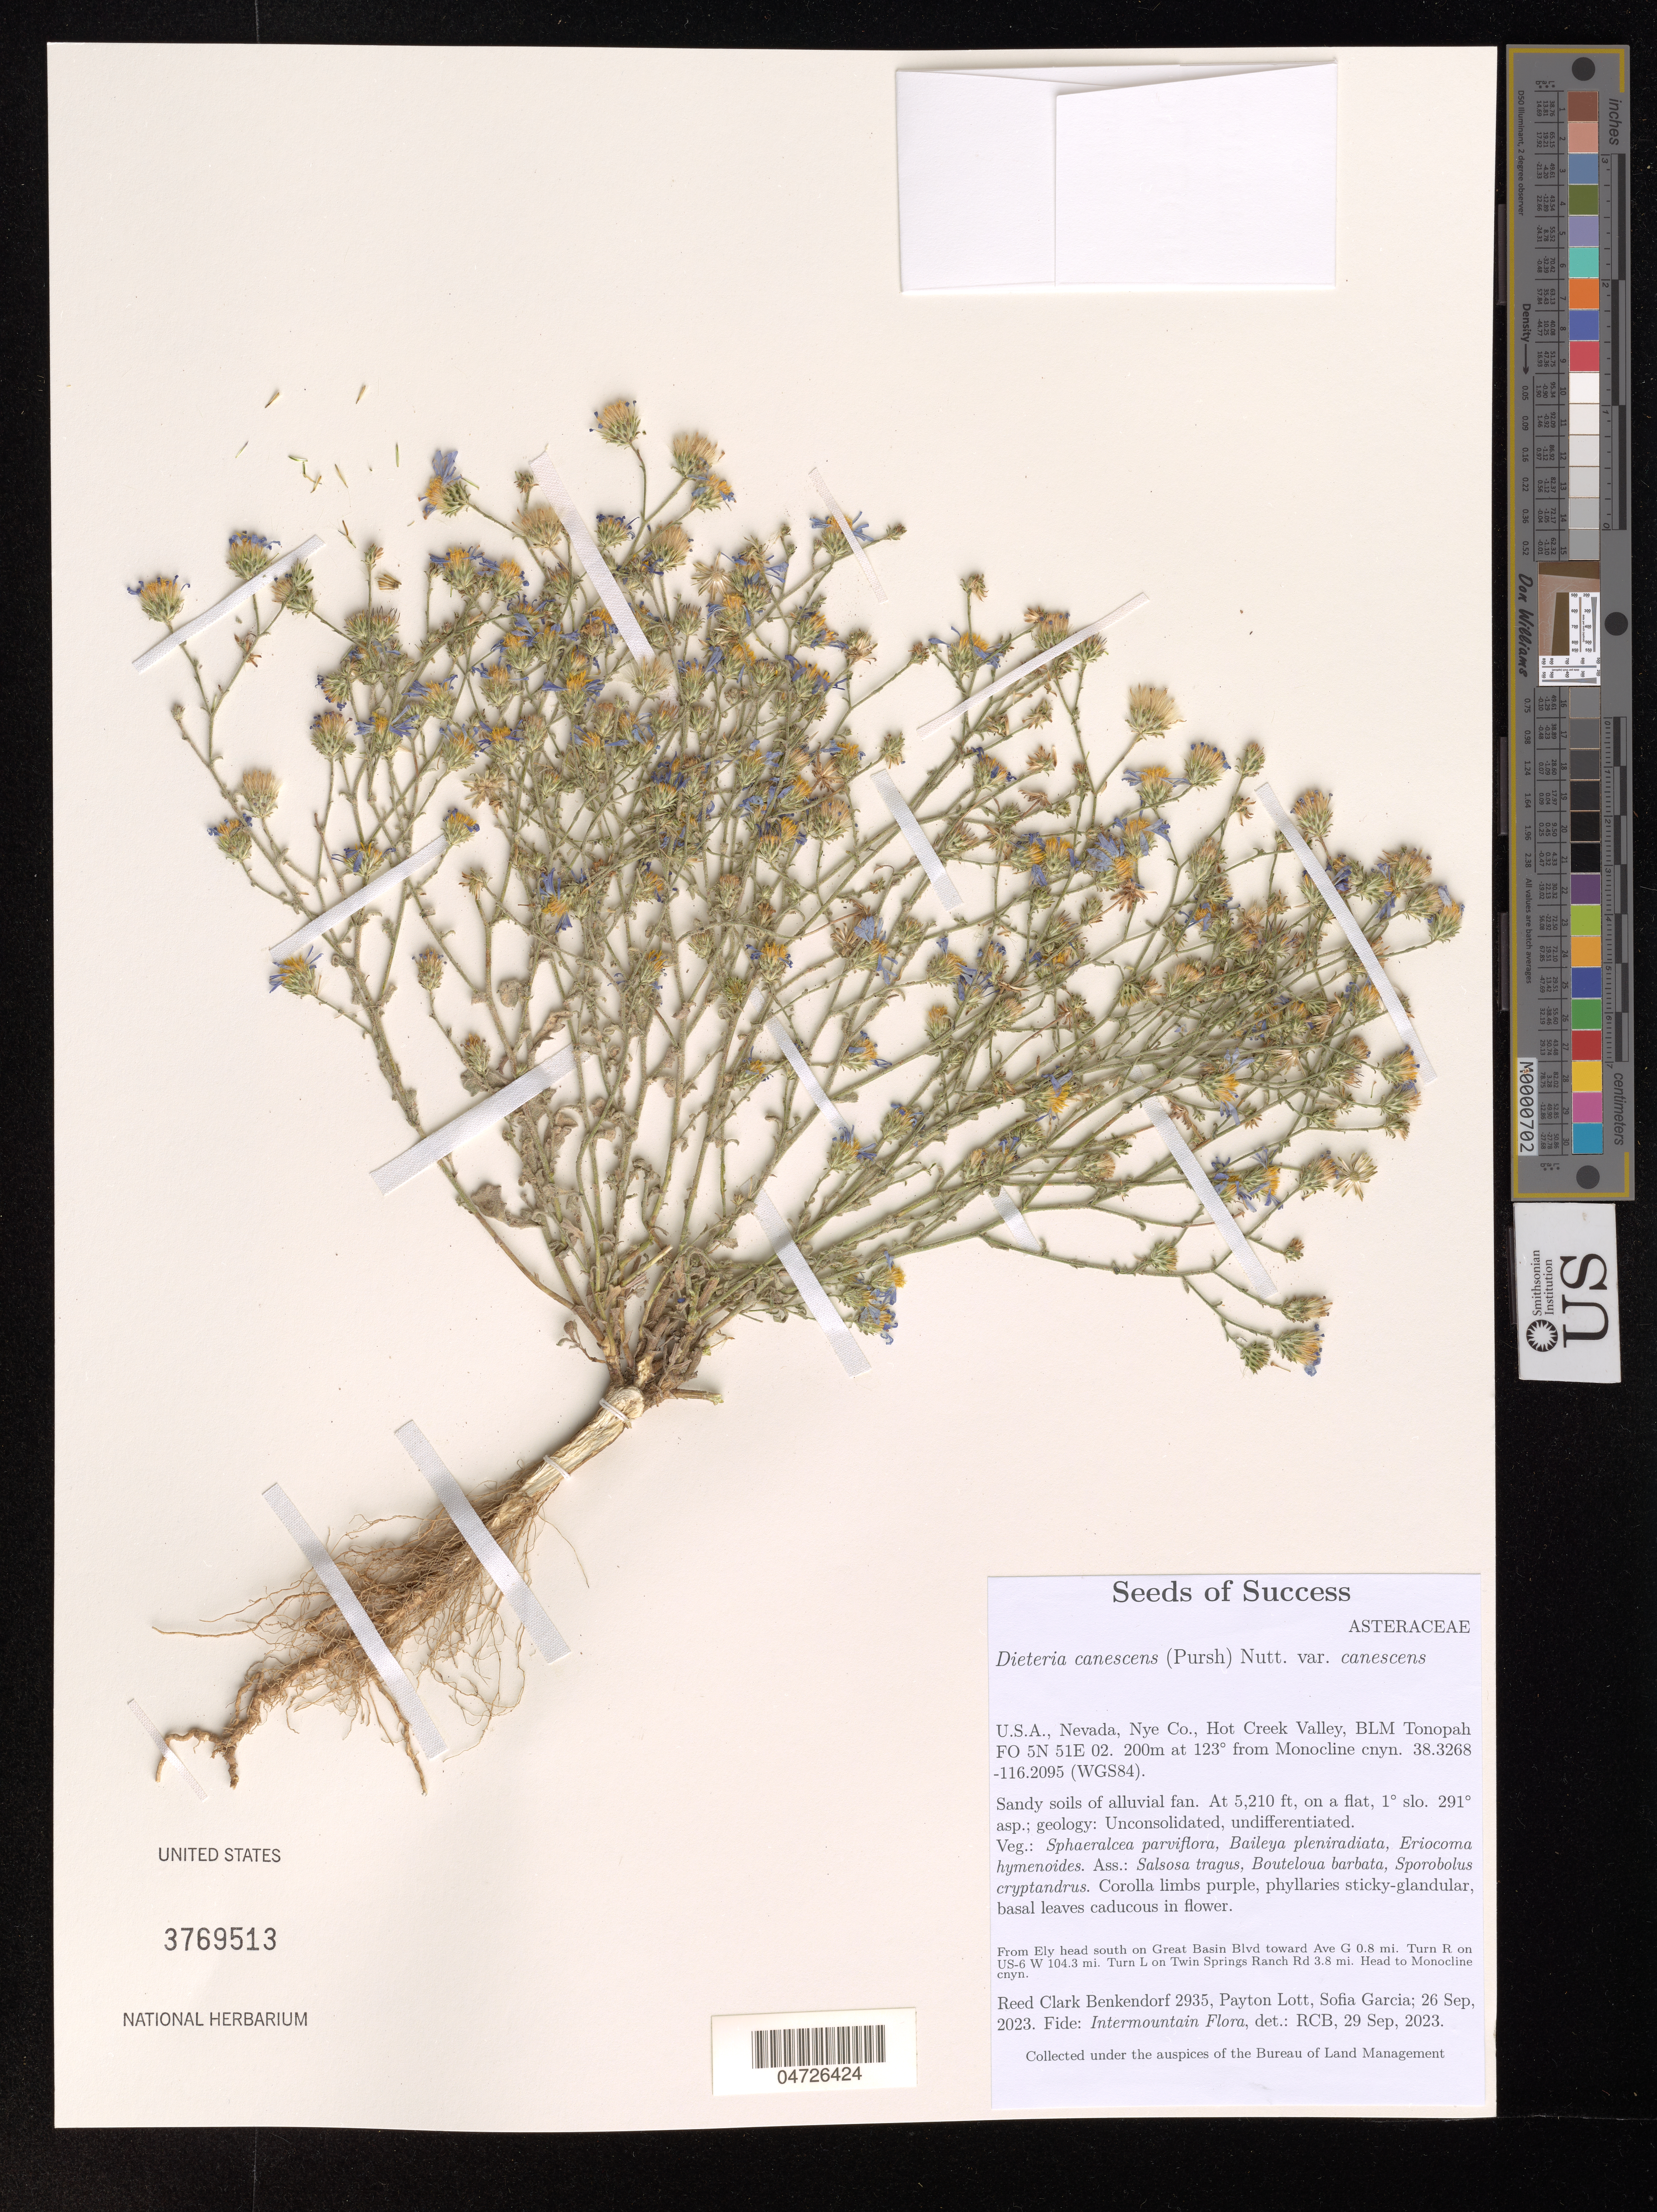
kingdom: Plantae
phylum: Tracheophyta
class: Magnoliopsida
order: Asterales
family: Asteraceae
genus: Dieteria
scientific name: Dieteria canescens var. canescens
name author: (Pursh) Nutt.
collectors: R. Benkendorf, P. Lott & S. Garcia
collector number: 2935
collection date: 2023-09-26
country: United States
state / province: Nevada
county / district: Nye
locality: Nye Co., Hot Creek Valley, BLM Tonopah FO 5N 51E 02. 200m at 123º from Monocline cnyn. (WGS84). From Ely head south on Great Basin Blvd toward Ave G 0.8 mi. Turn R on US-6 W 104.3 mi. Turn L on Twin Springs Ranch Rd 3.8 mi. Head to Monocline cnyn.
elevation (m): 1588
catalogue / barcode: US 3769513